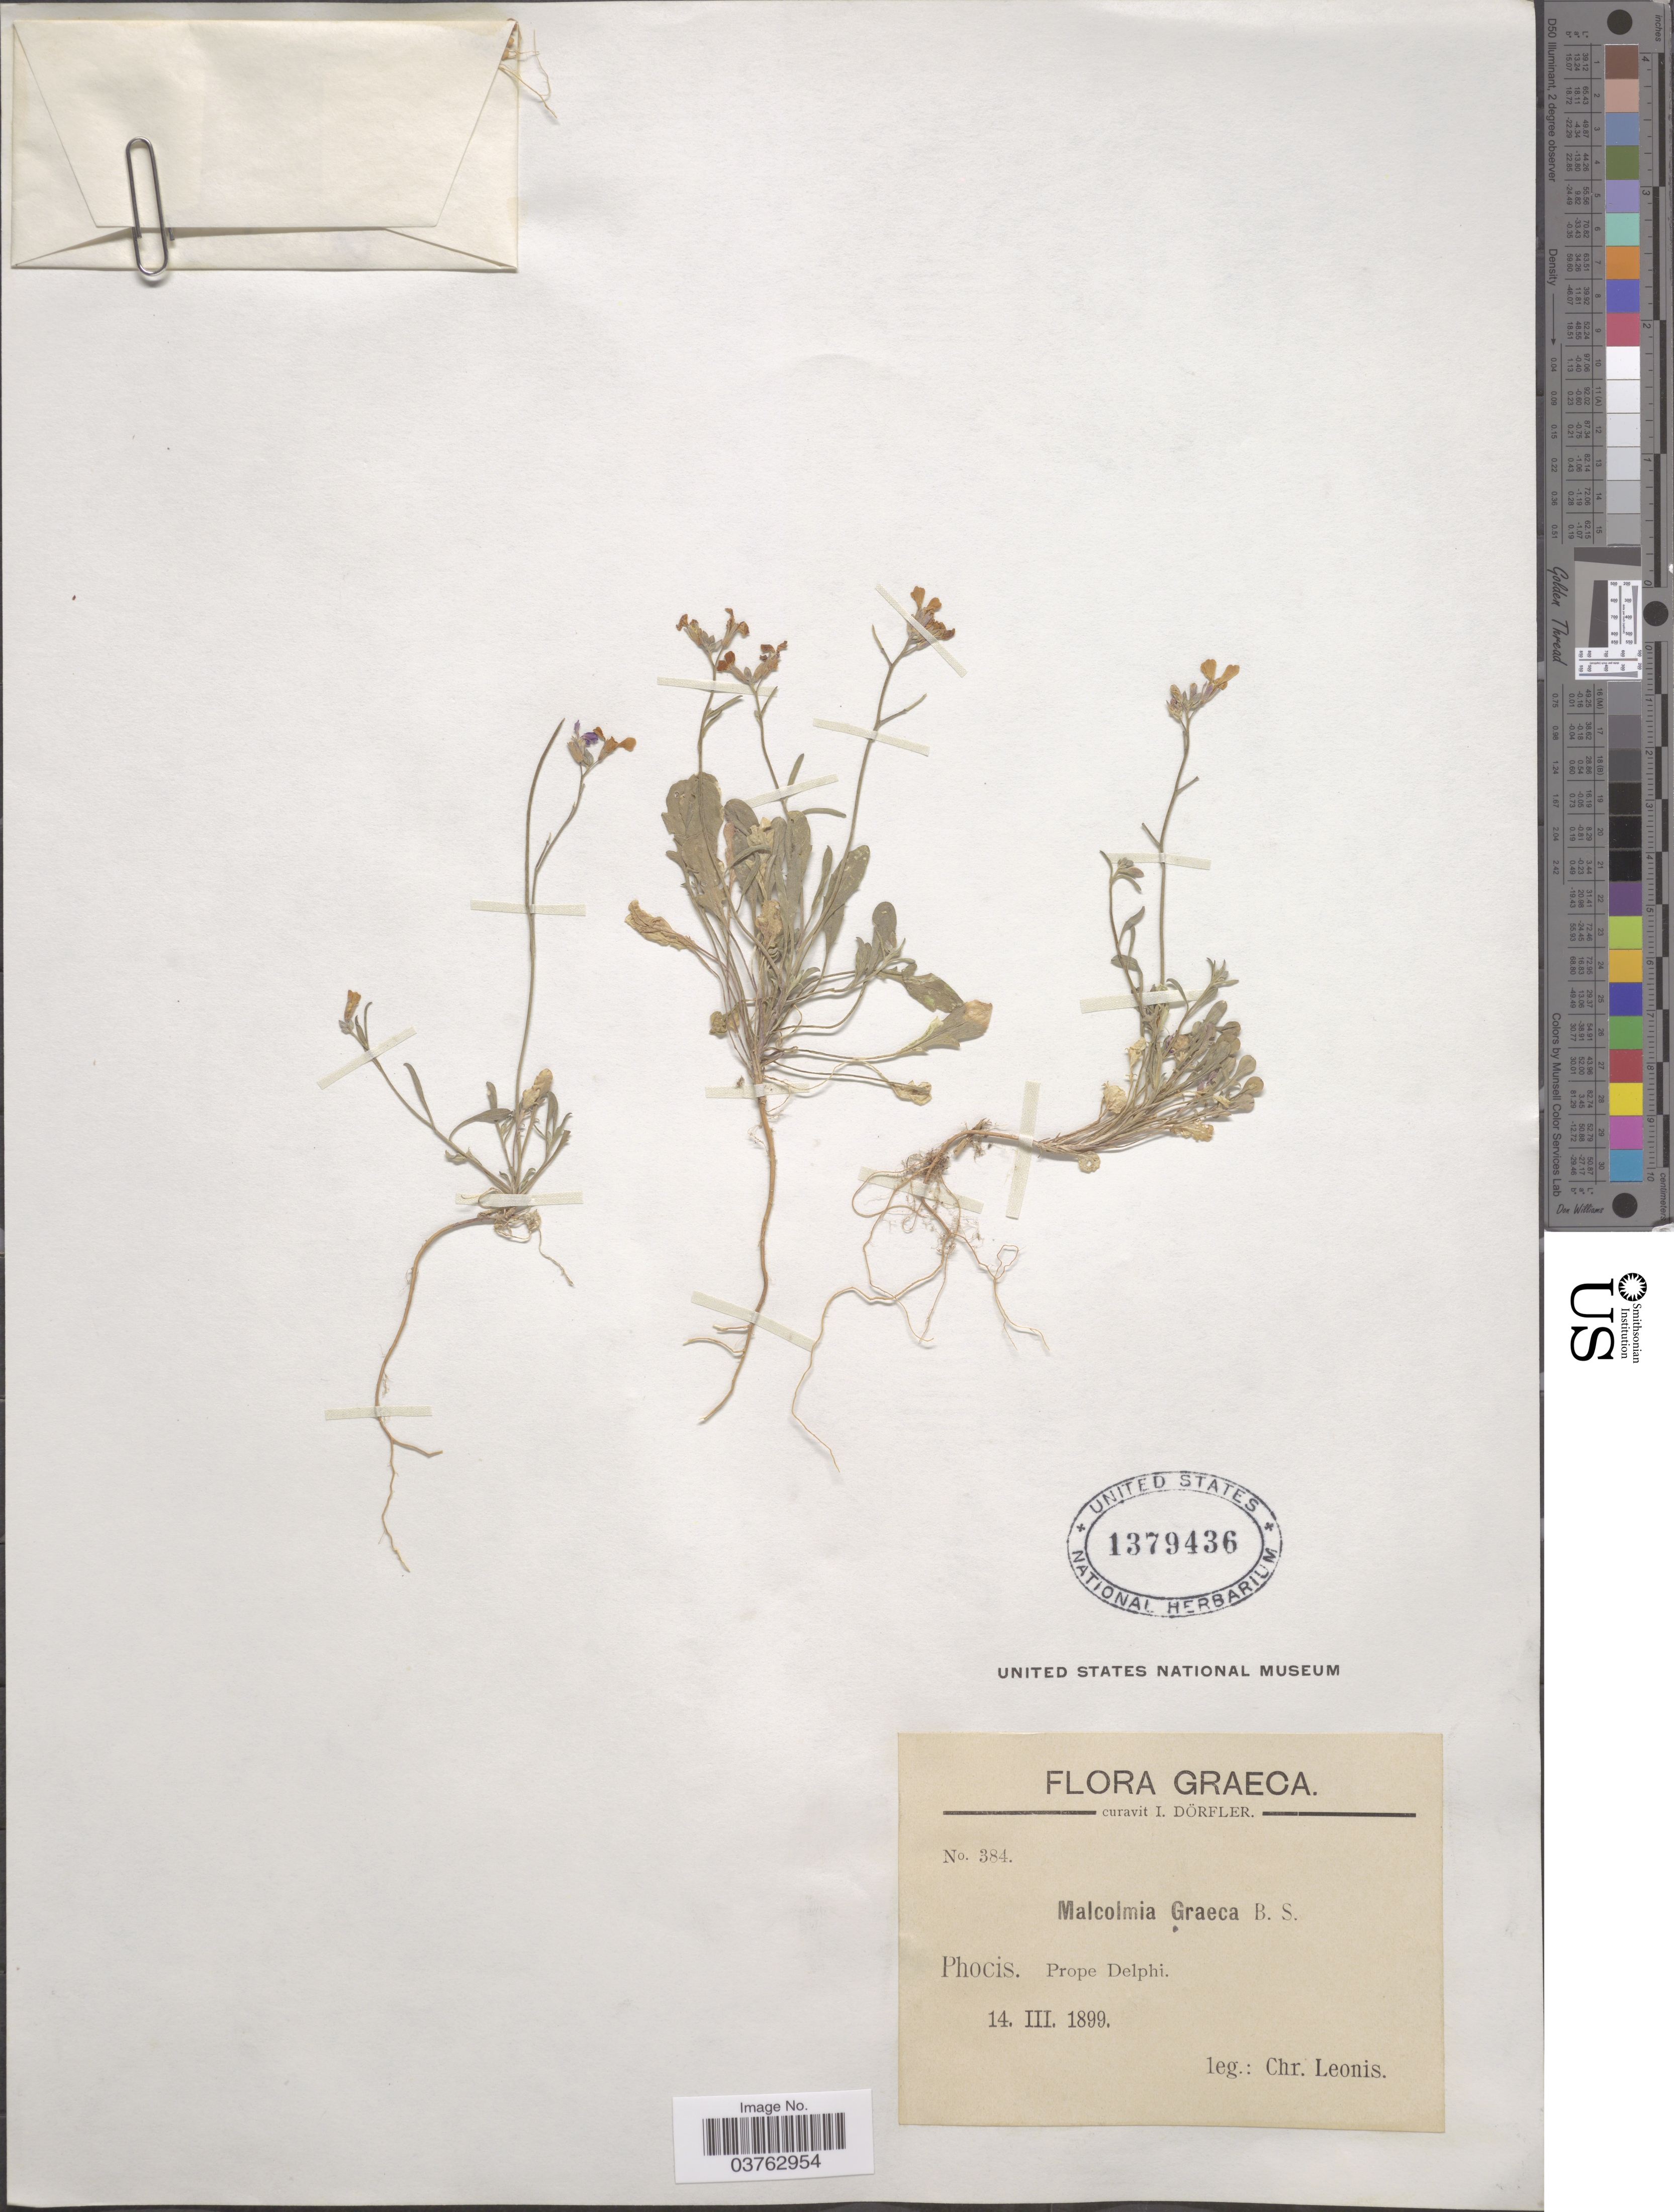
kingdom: Plantae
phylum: Tracheophyta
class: Magnoliopsida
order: Brassicales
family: Brassicaceae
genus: Malcolmia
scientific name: Malcolmia graeca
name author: Boiss. & Spruner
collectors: C. Leonis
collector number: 384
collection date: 1899-03-14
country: Greece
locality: Graeca. Phocis. Prope Delphi.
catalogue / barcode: US 1379436